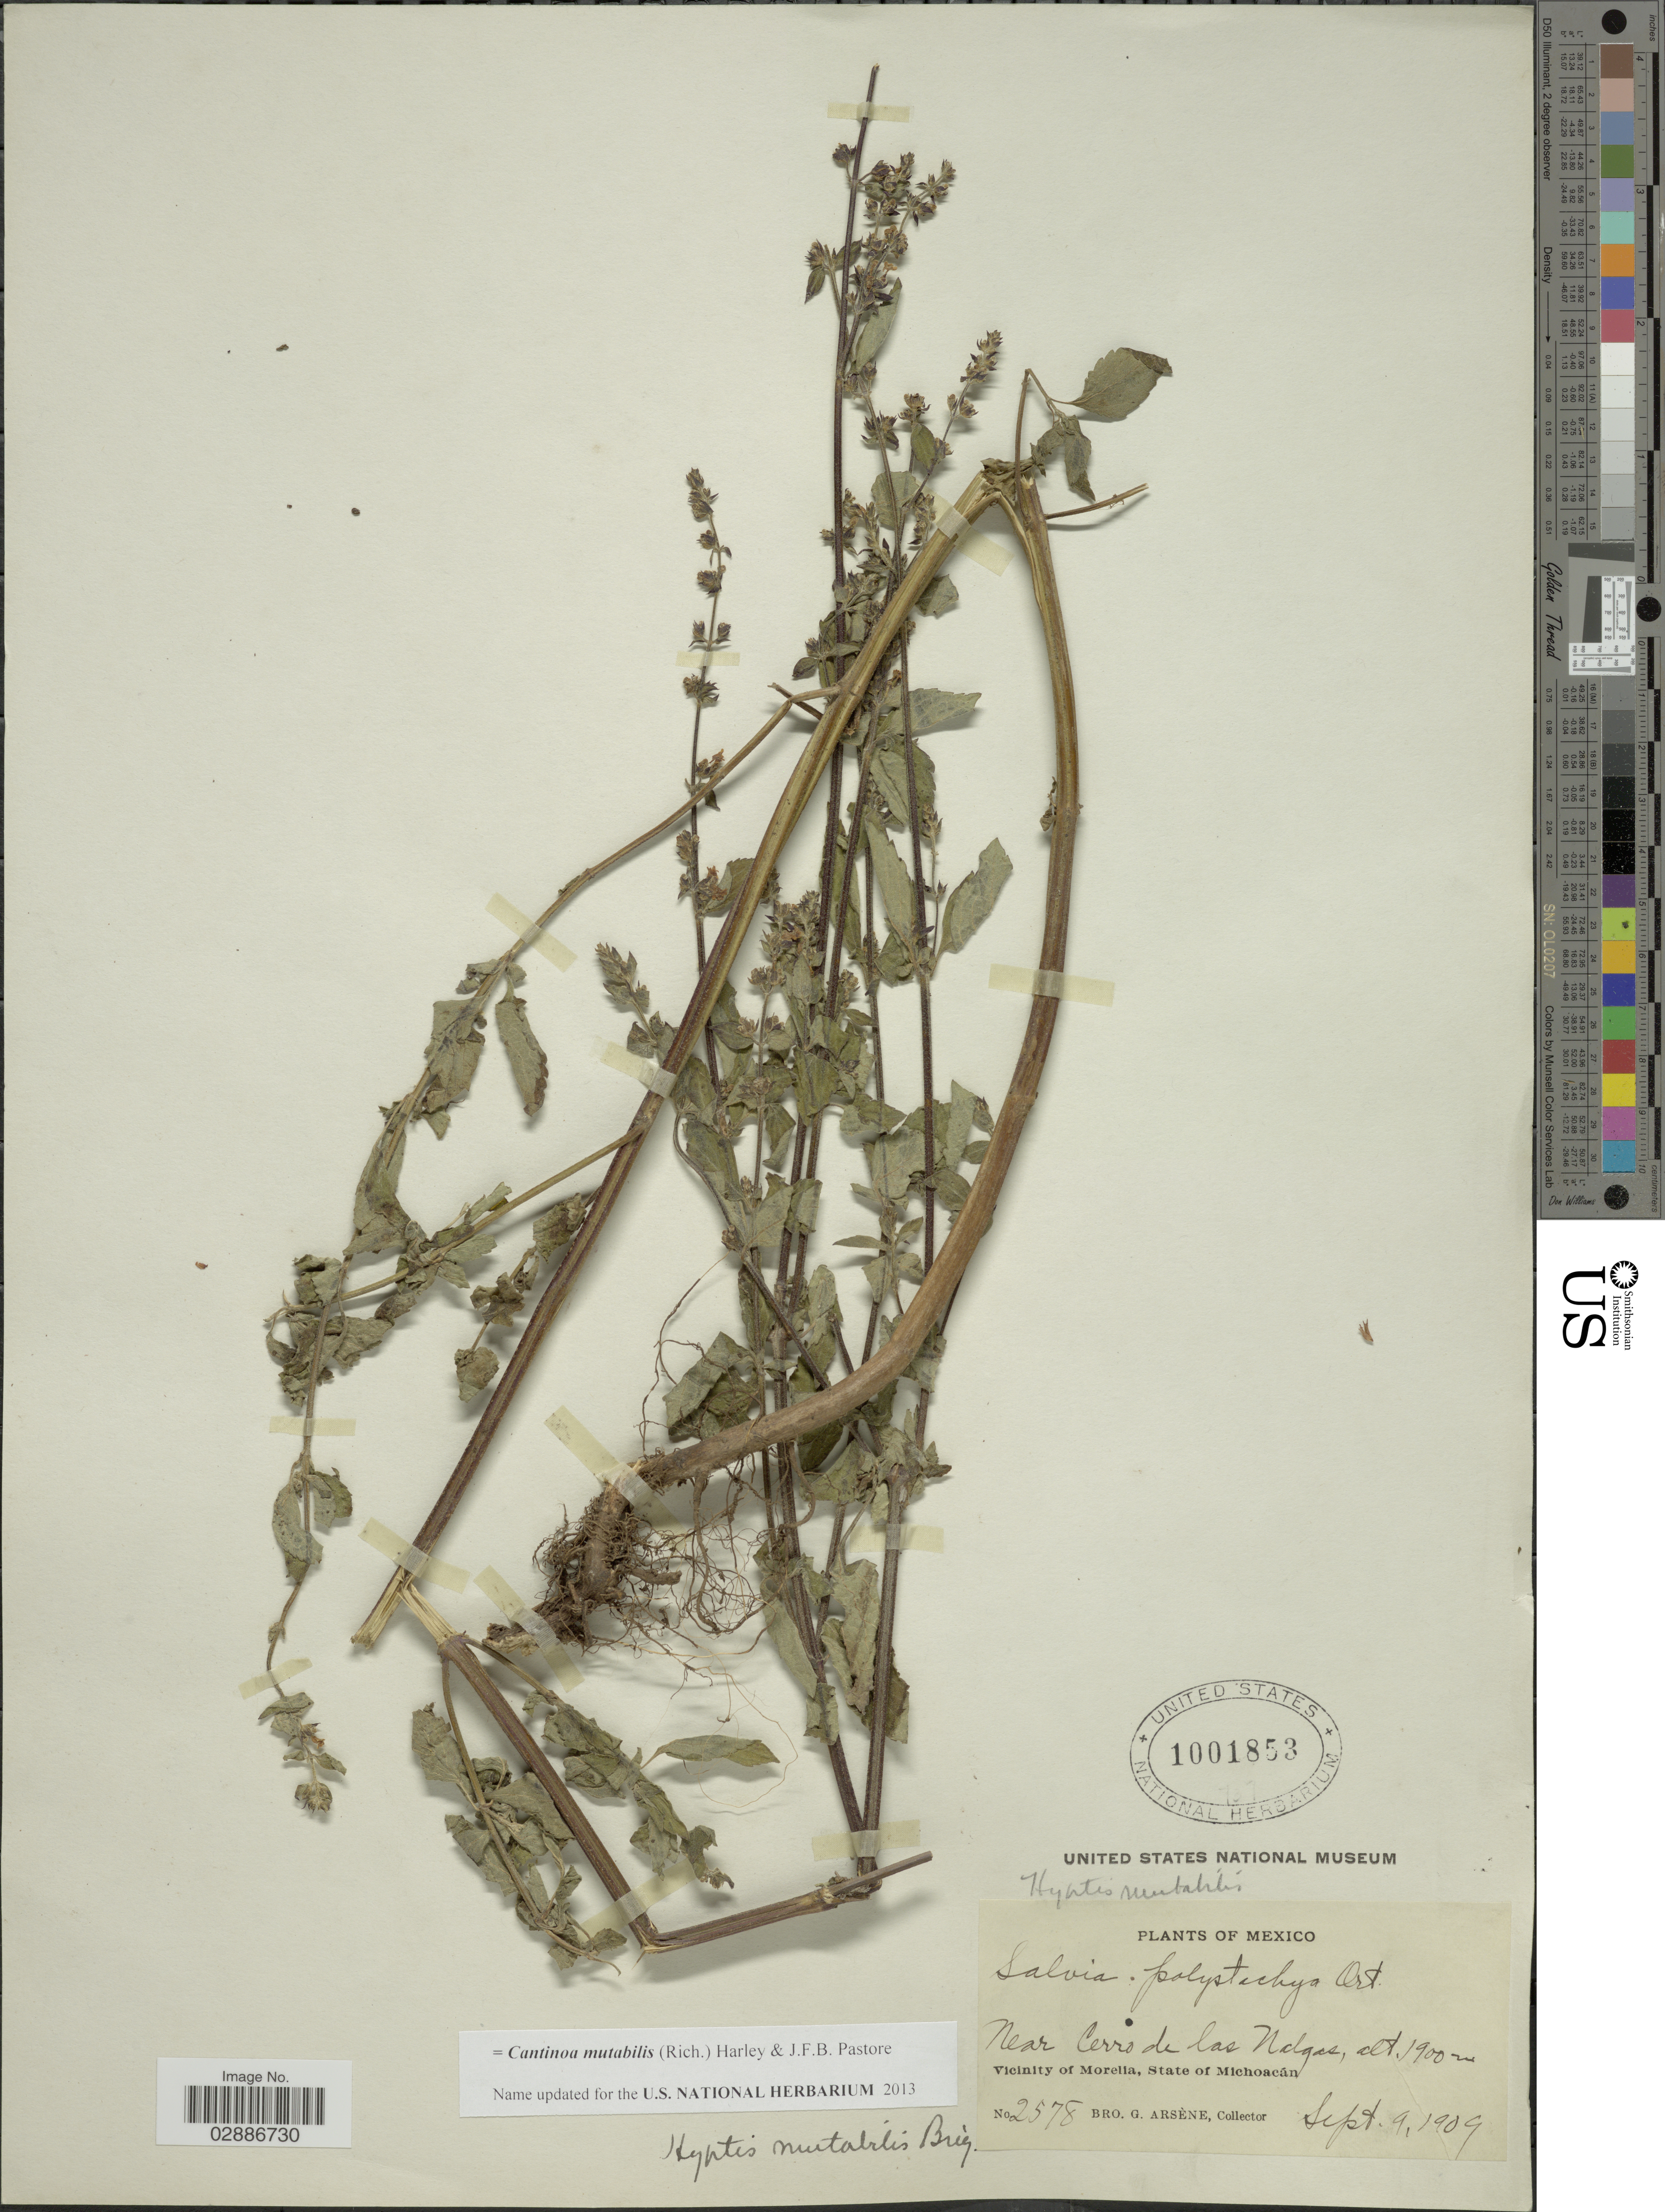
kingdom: Plantae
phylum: Tracheophyta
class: Magnoliopsida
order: Lamiales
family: Lamiaceae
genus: Cantinoa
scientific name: Cantinoa mutabilis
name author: (Epling) Harley & J.F.B. Pastore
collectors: Bro. G. Arsène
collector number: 2578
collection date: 1909-09-09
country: Mexico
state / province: Michoacán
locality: Near Cerro de las Nalgas. Vicinity of Morelia.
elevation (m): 1900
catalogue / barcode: US 1001853